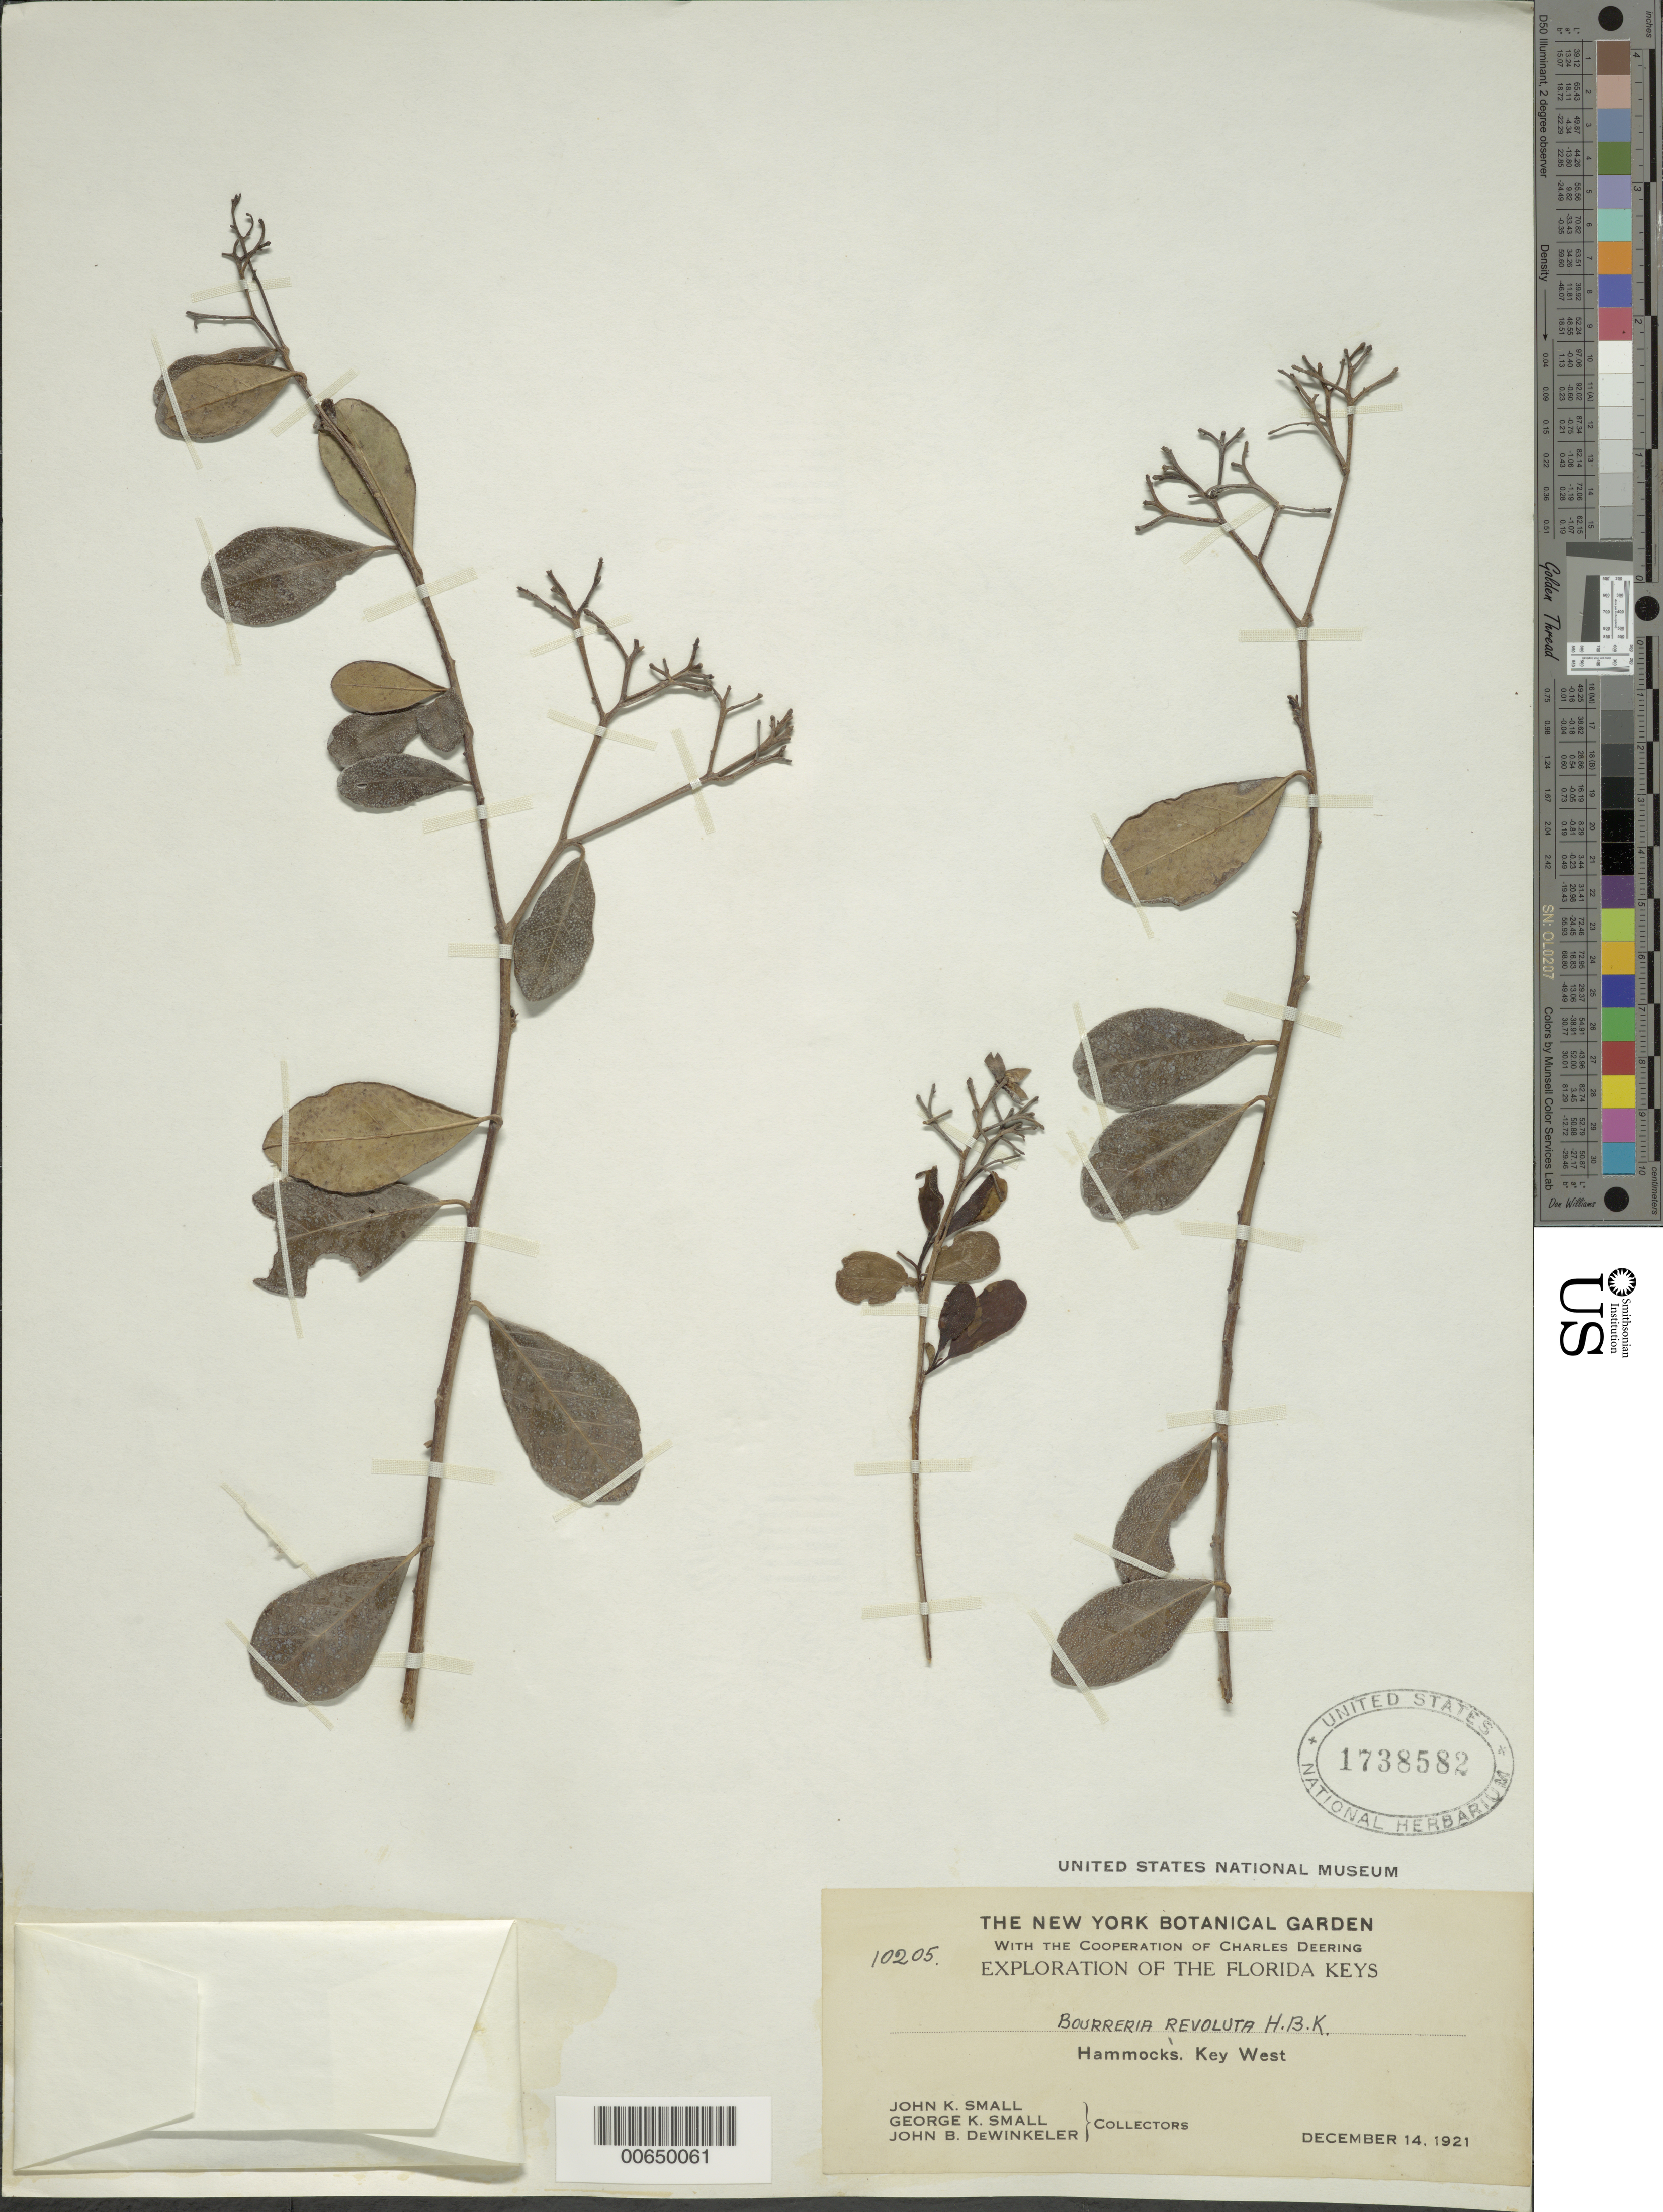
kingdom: Plantae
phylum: Tracheophyta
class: Magnoliopsida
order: Boraginales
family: Ehretiaceae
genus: Bourreria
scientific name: Bourreria radula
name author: G. Don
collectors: J. K. Small, G. K. Small & J. DeWinkeler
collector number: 10205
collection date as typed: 14 Dec 1921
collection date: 1921-12-14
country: United States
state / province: Florida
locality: Hammocks. Key West.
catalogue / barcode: US 1738582